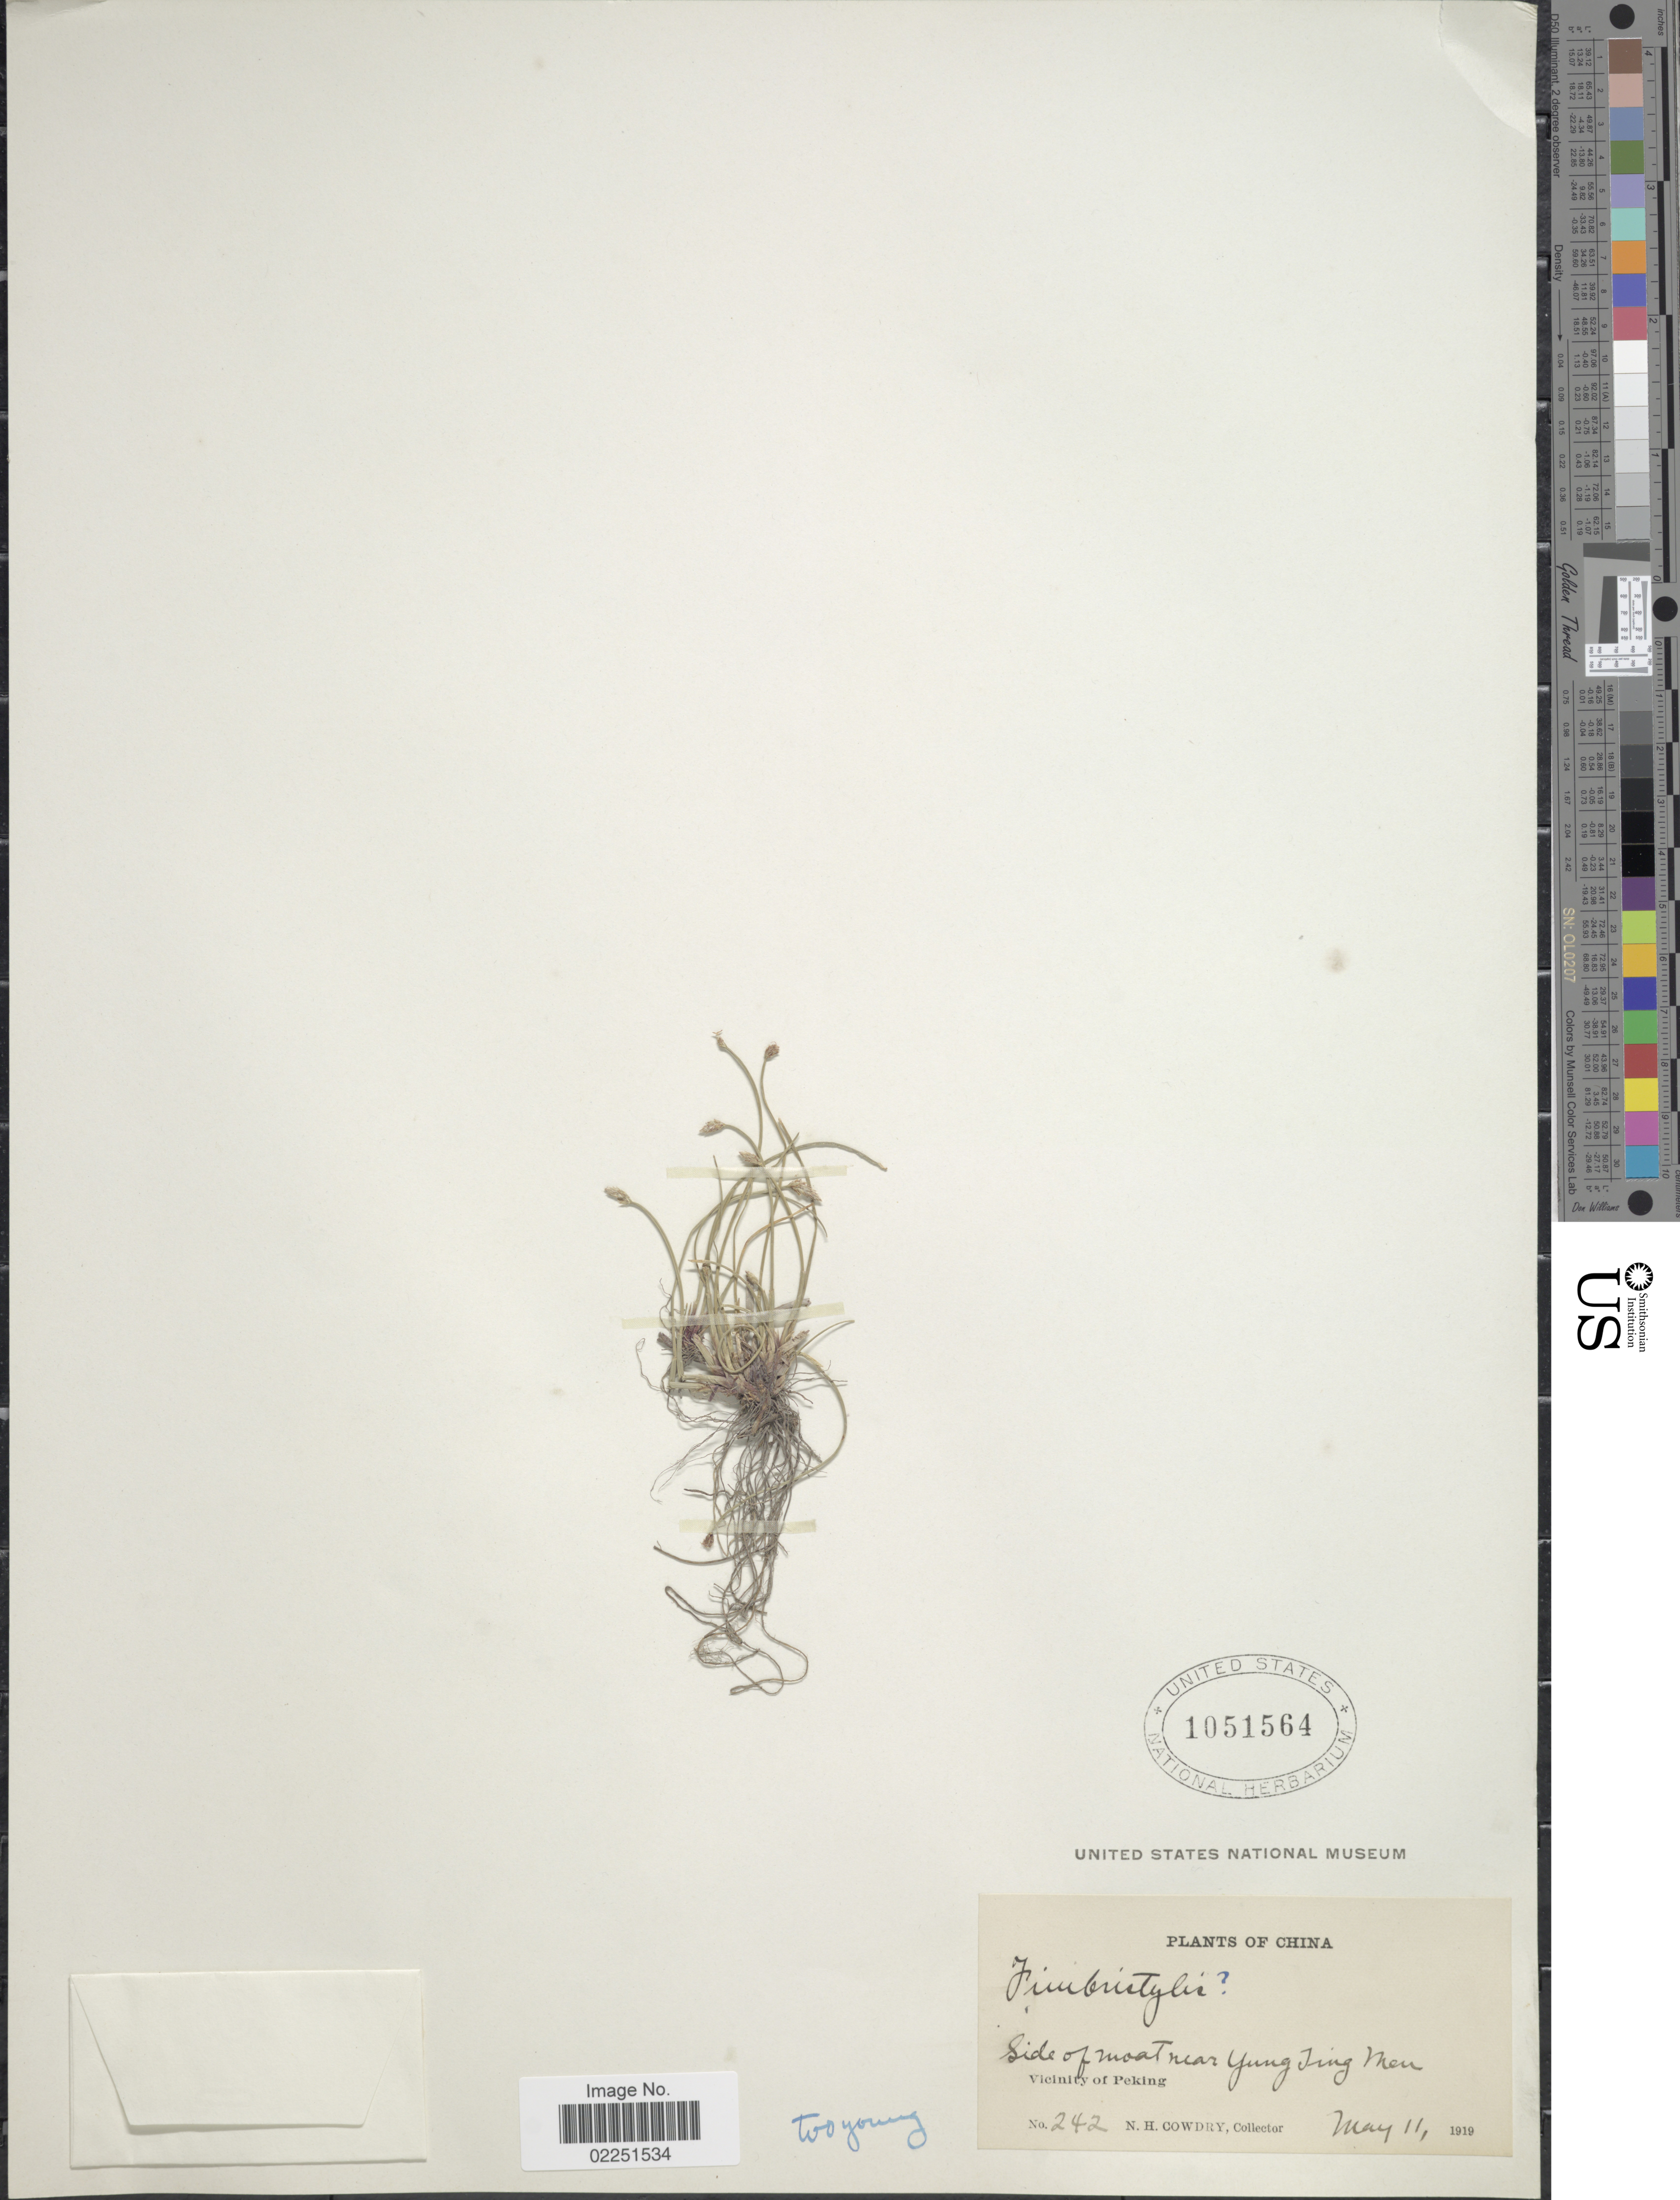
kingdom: Plantae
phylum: Tracheophyta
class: Liliopsida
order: Poales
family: Cyperaceae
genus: Fimbristylis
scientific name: Fimbristylis sp.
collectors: N. H. Cowdry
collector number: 242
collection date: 1919-05-11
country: China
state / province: Beijing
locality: Side of moaT near Yung Jing Men. Vicinity of Peking [interpreted]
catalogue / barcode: US 1051564